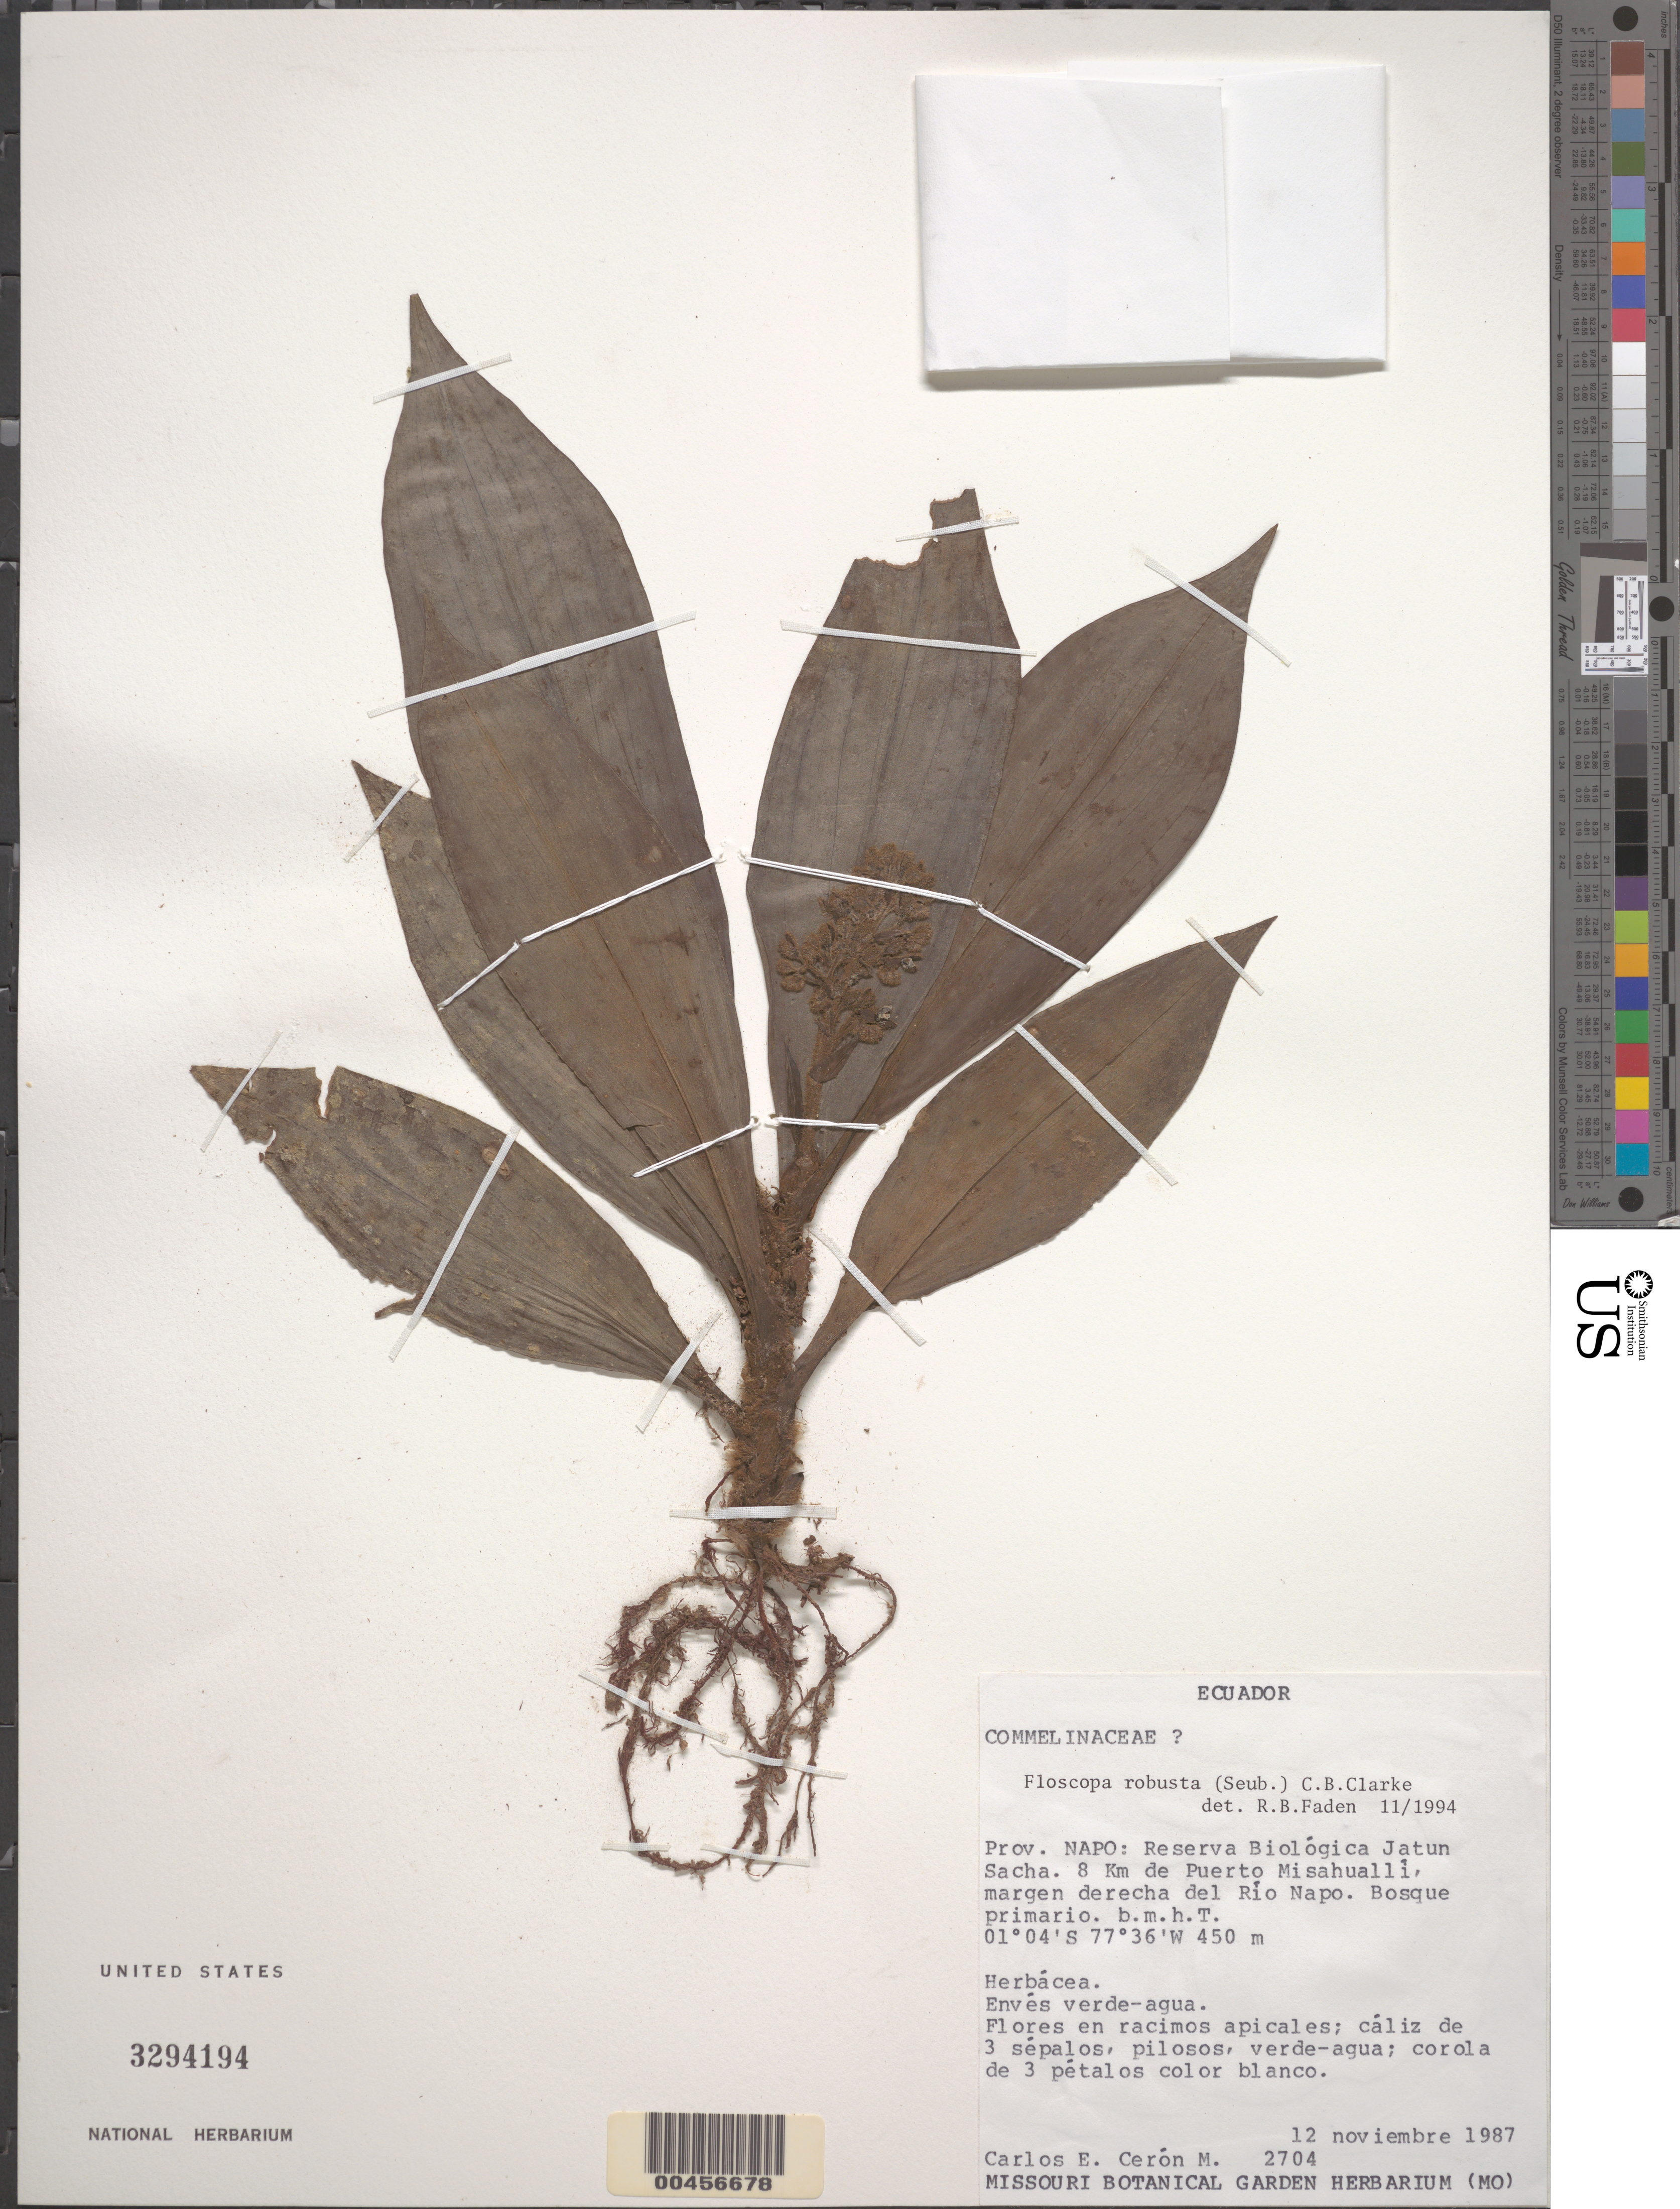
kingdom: Plantae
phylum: Tracheophyta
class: Liliopsida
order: Commelinales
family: Commelinaceae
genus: Floscopa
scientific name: Floscopa robusta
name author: (Seub.) C.B. Clarke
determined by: Faden, Robert B., (US), Smithsonian Institution - National Museum of Natural History (UNITED STATES)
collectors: C. E. Cerón M.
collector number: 2704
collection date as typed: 12 Nov 1987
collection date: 1987-11-12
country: Ecuador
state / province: Napo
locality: Jatun Sacha Biological Reserve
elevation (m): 450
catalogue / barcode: US 3294194